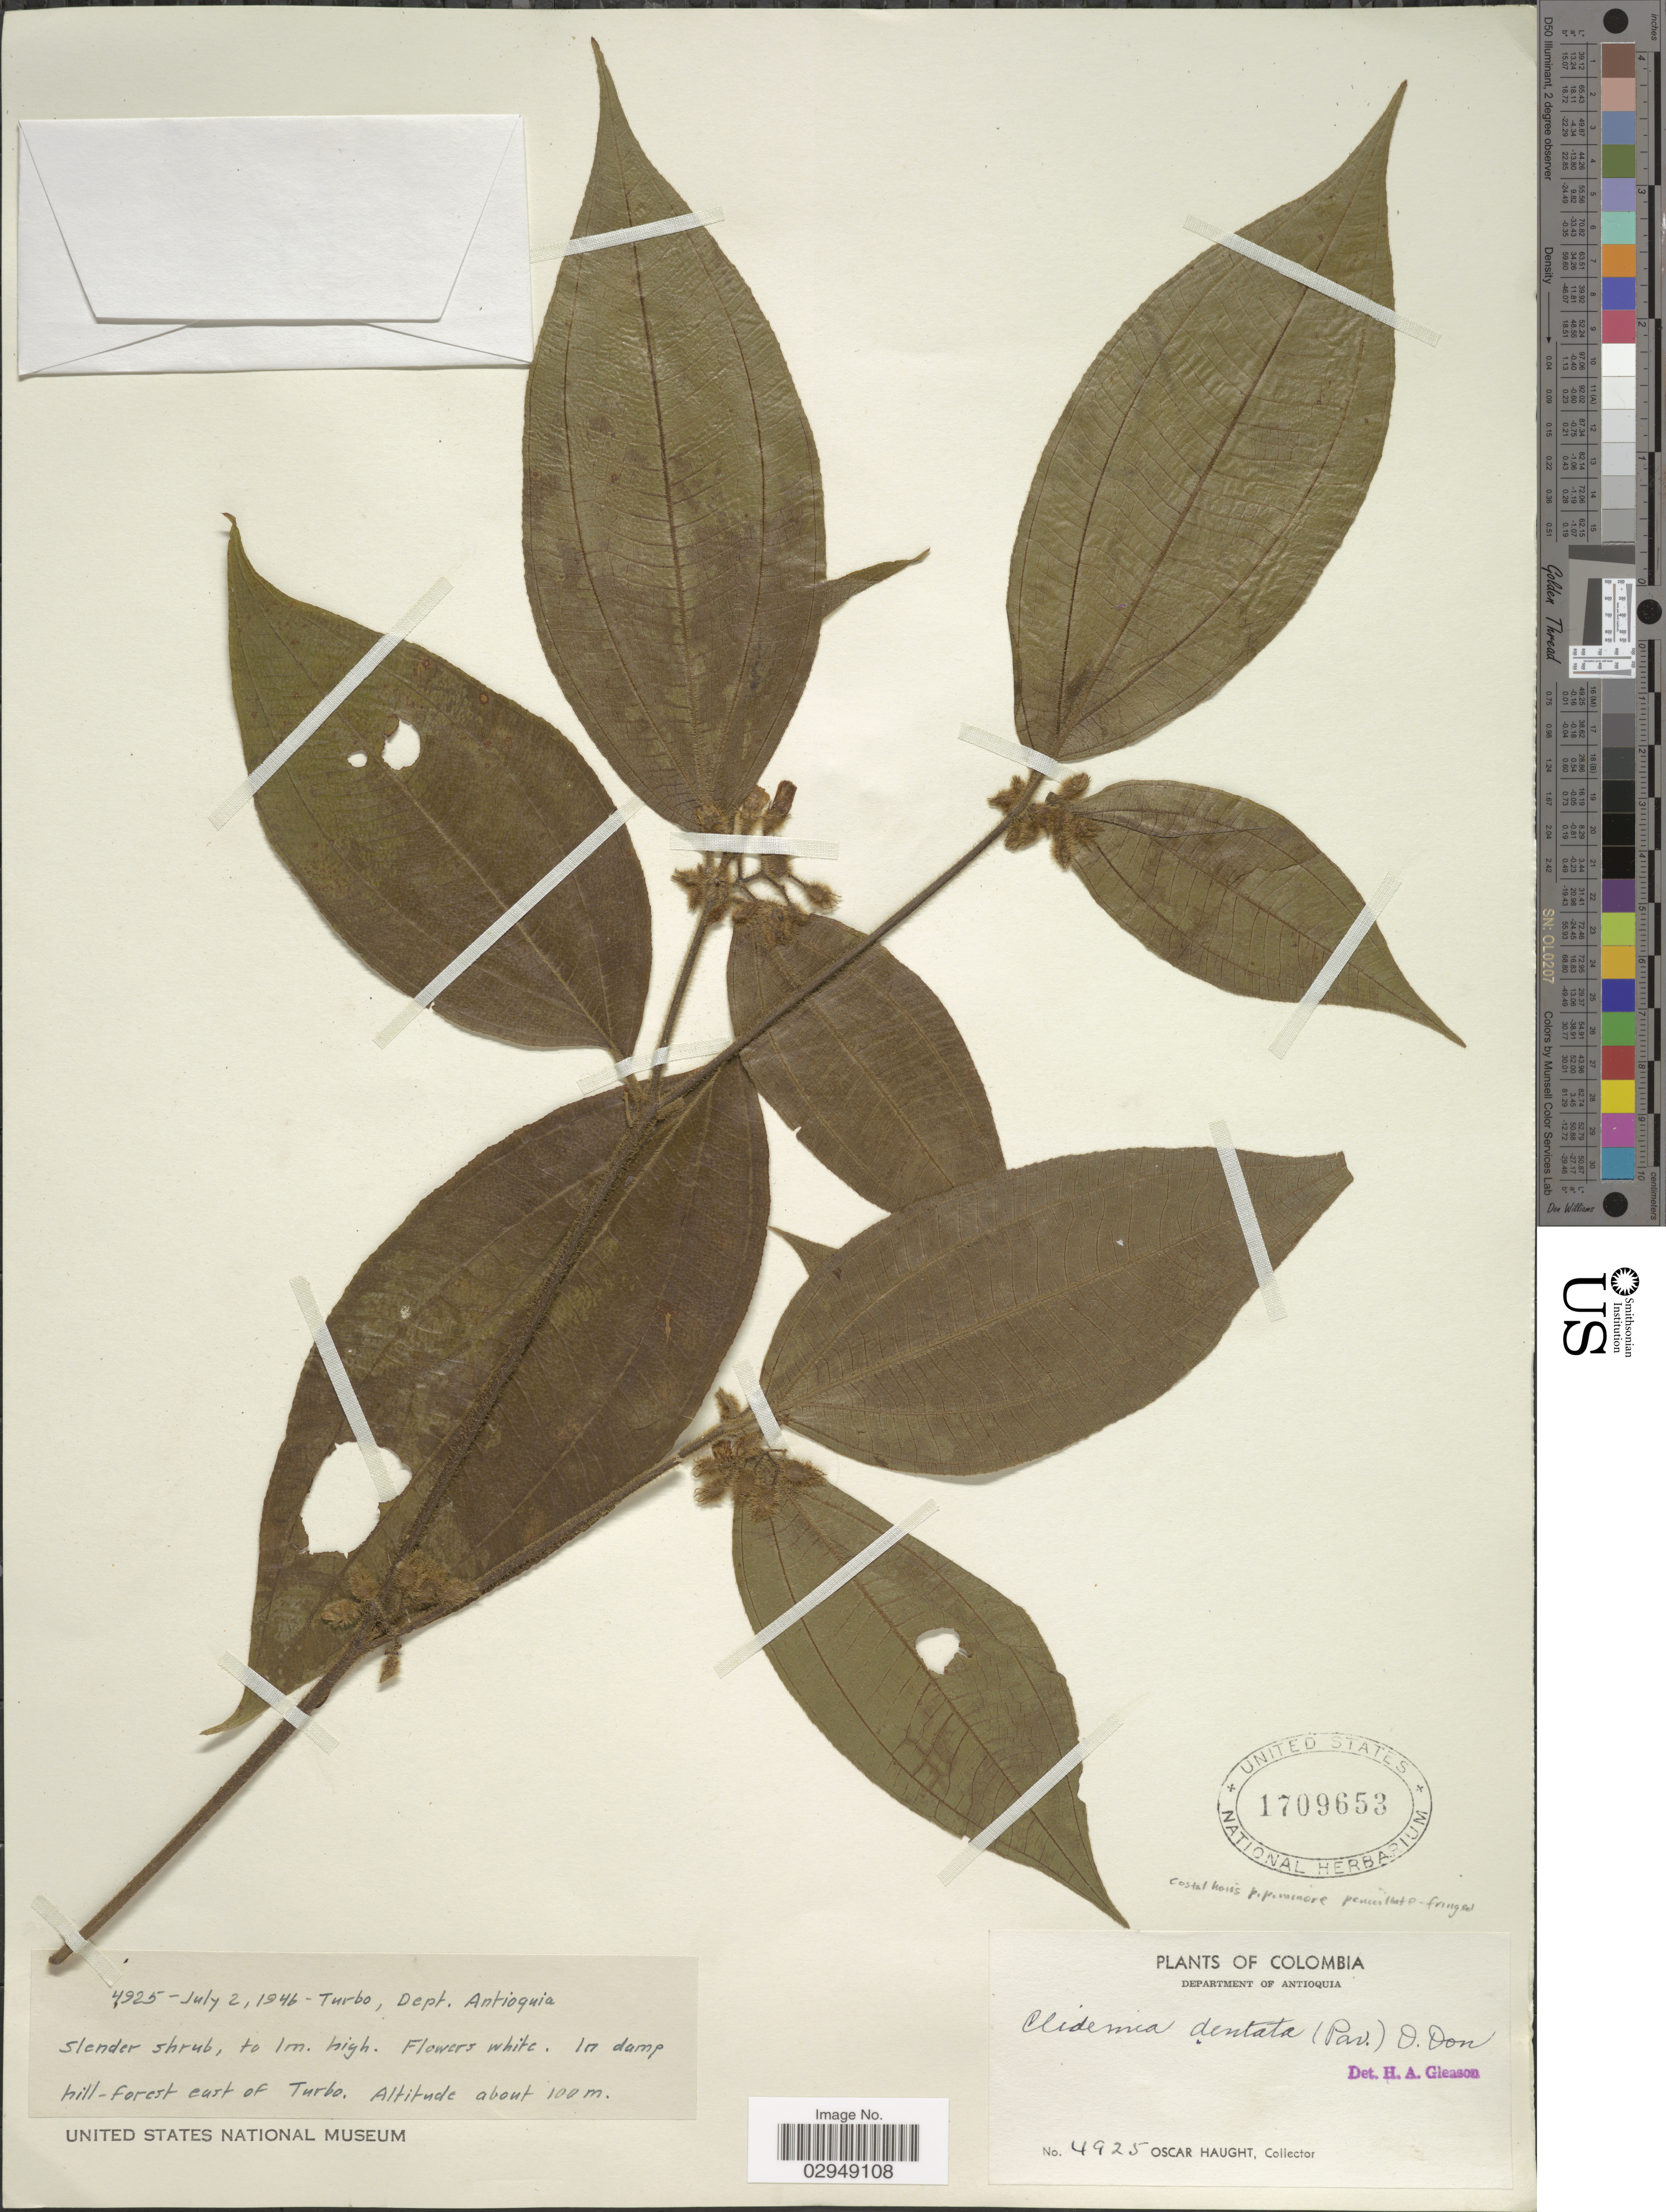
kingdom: Plantae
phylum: Tracheophyta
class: Magnoliopsida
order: Myrtales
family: Melastomataceae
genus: Clidemia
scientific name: Clidemia dentata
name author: D. Don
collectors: O. Haught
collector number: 4925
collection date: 1946-07-02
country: Colombia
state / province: Antioquia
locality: In damp hill-forest east of Turbo.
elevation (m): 100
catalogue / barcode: US 1709653